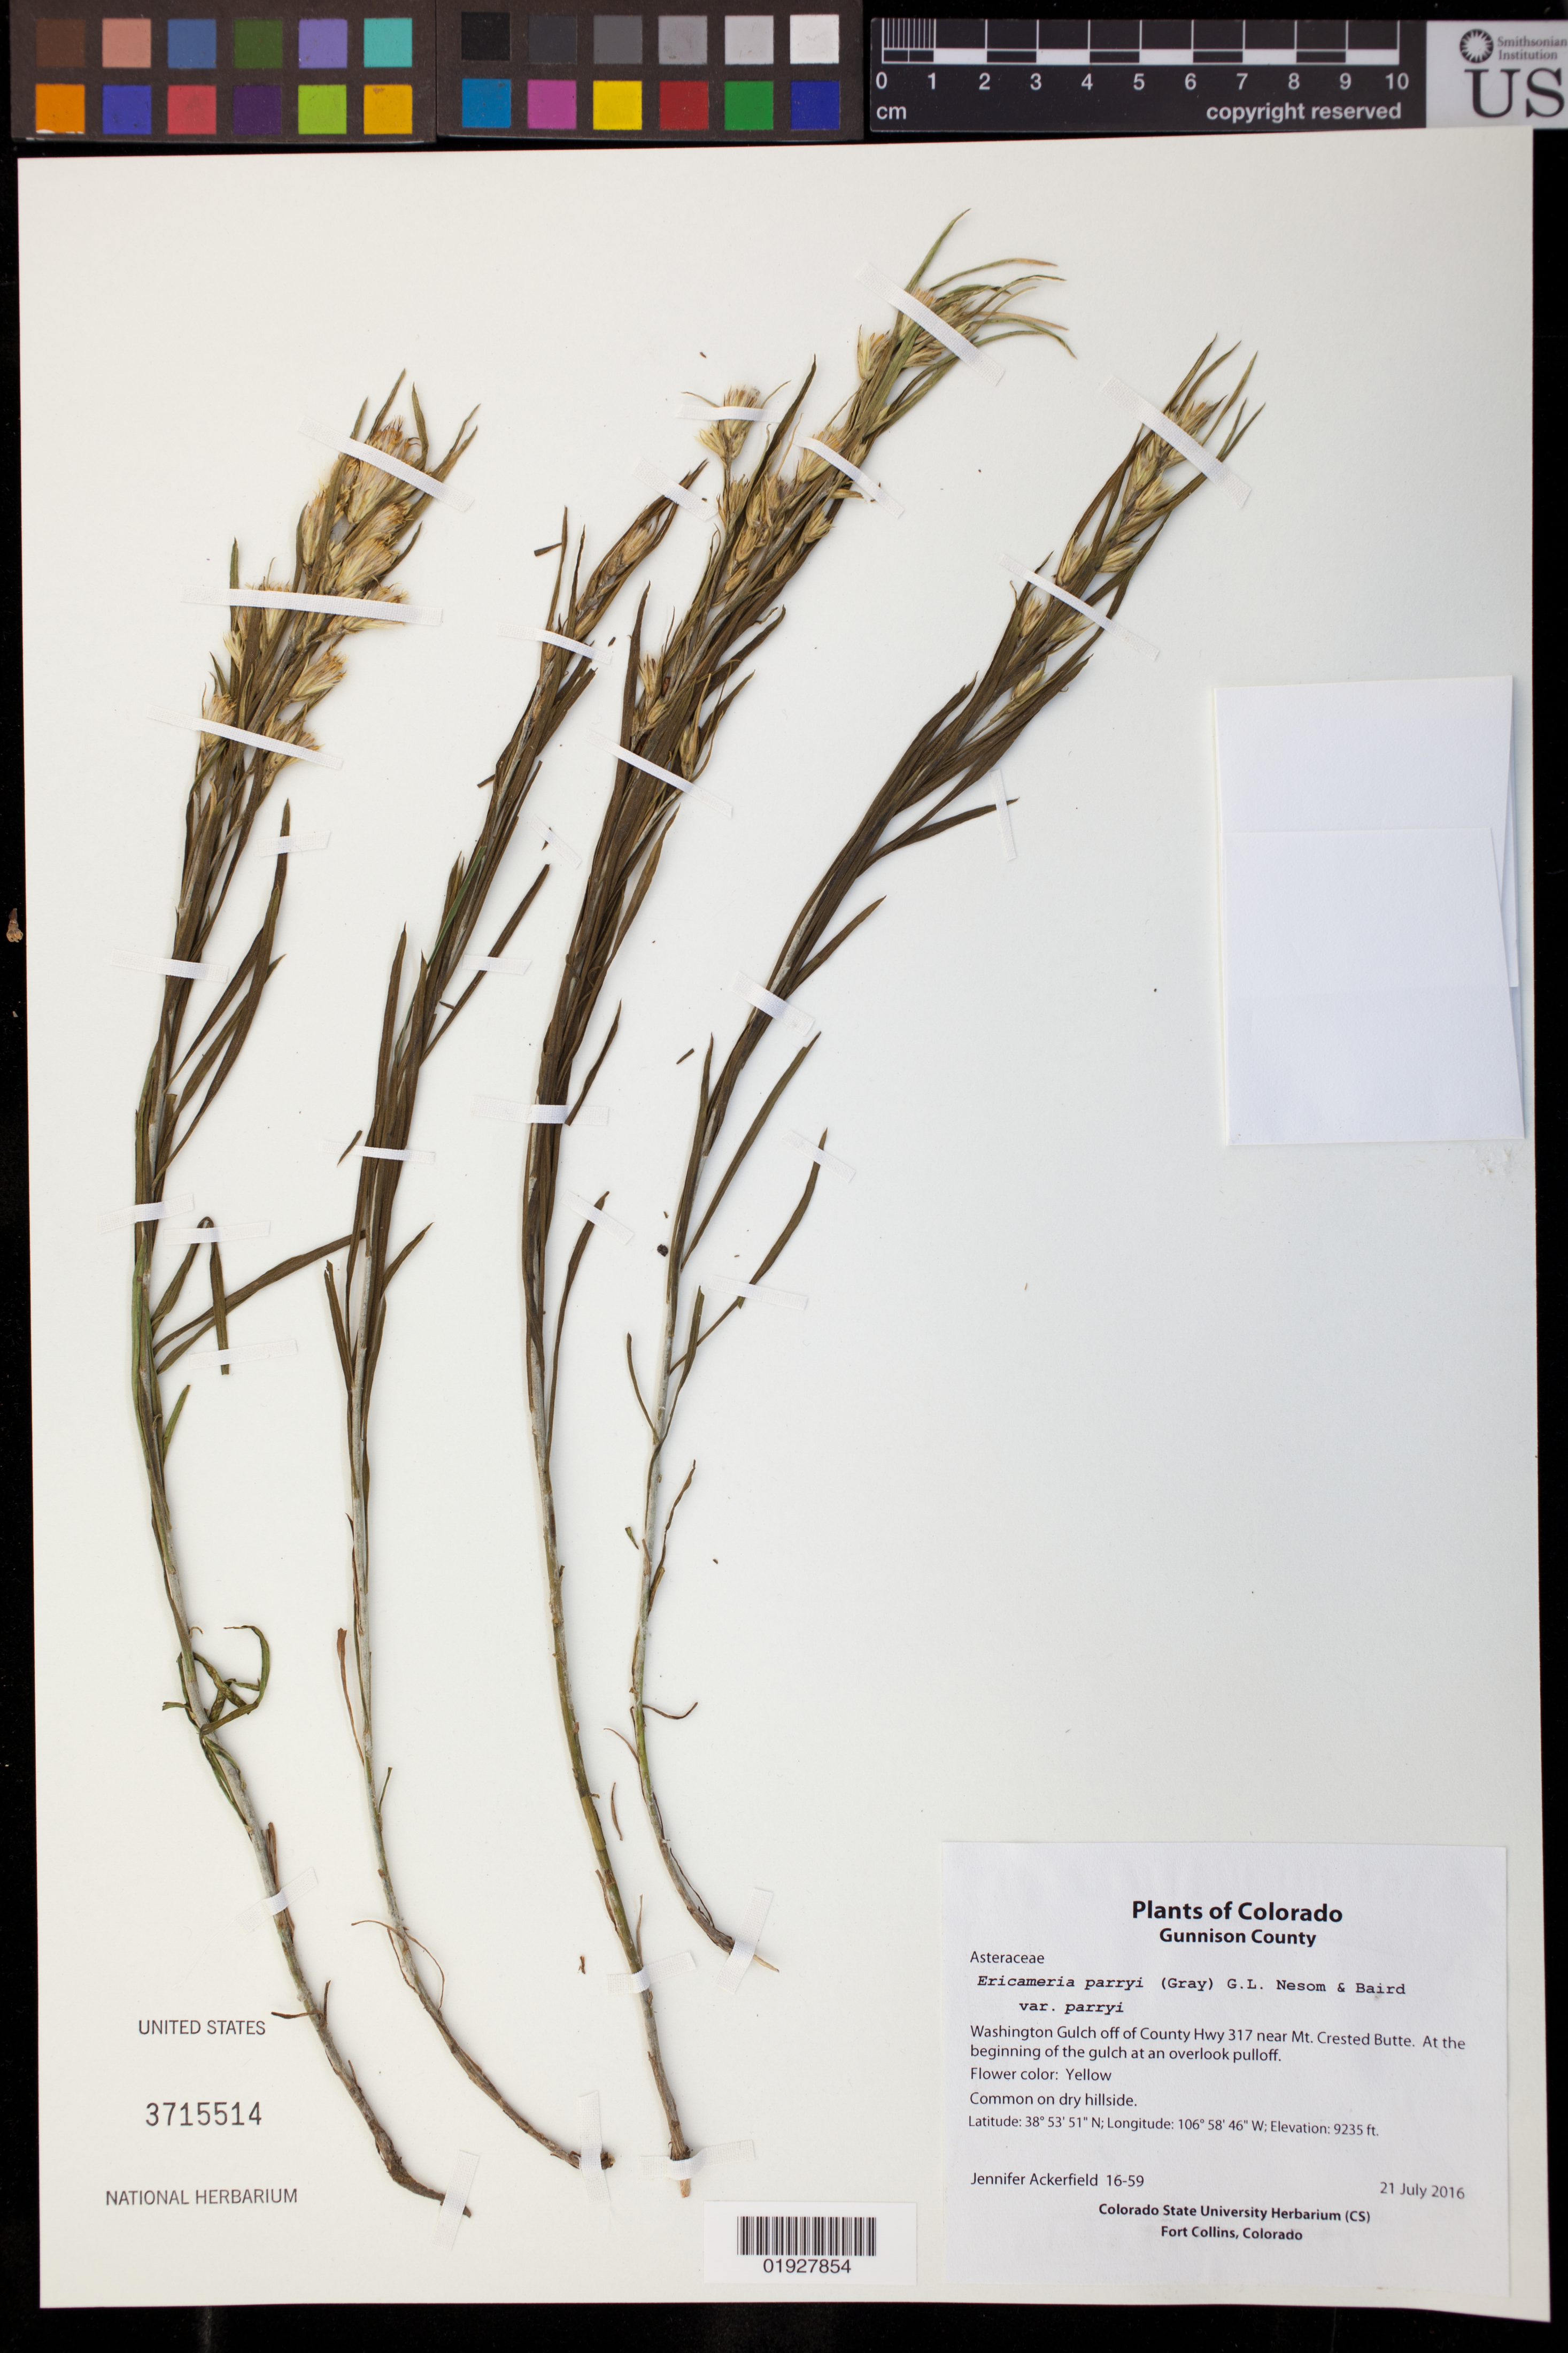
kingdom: Plantae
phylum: Tracheophyta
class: Magnoliopsida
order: Asterales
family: Asteraceae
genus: Ericameria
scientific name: Ericameria parryi var. parryi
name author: (A. Gray) G.L. Nesom & G.I. Baird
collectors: J. Ackerfield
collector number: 16-59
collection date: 2016-07-21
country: United States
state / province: Colorado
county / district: Gunnison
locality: Washington Gulch off of County Hwy 317 near Mt. Crested Butte. At thhe beginning of the gulch at an overlook pulloff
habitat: Common on dry hillside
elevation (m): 2815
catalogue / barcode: US 3715514